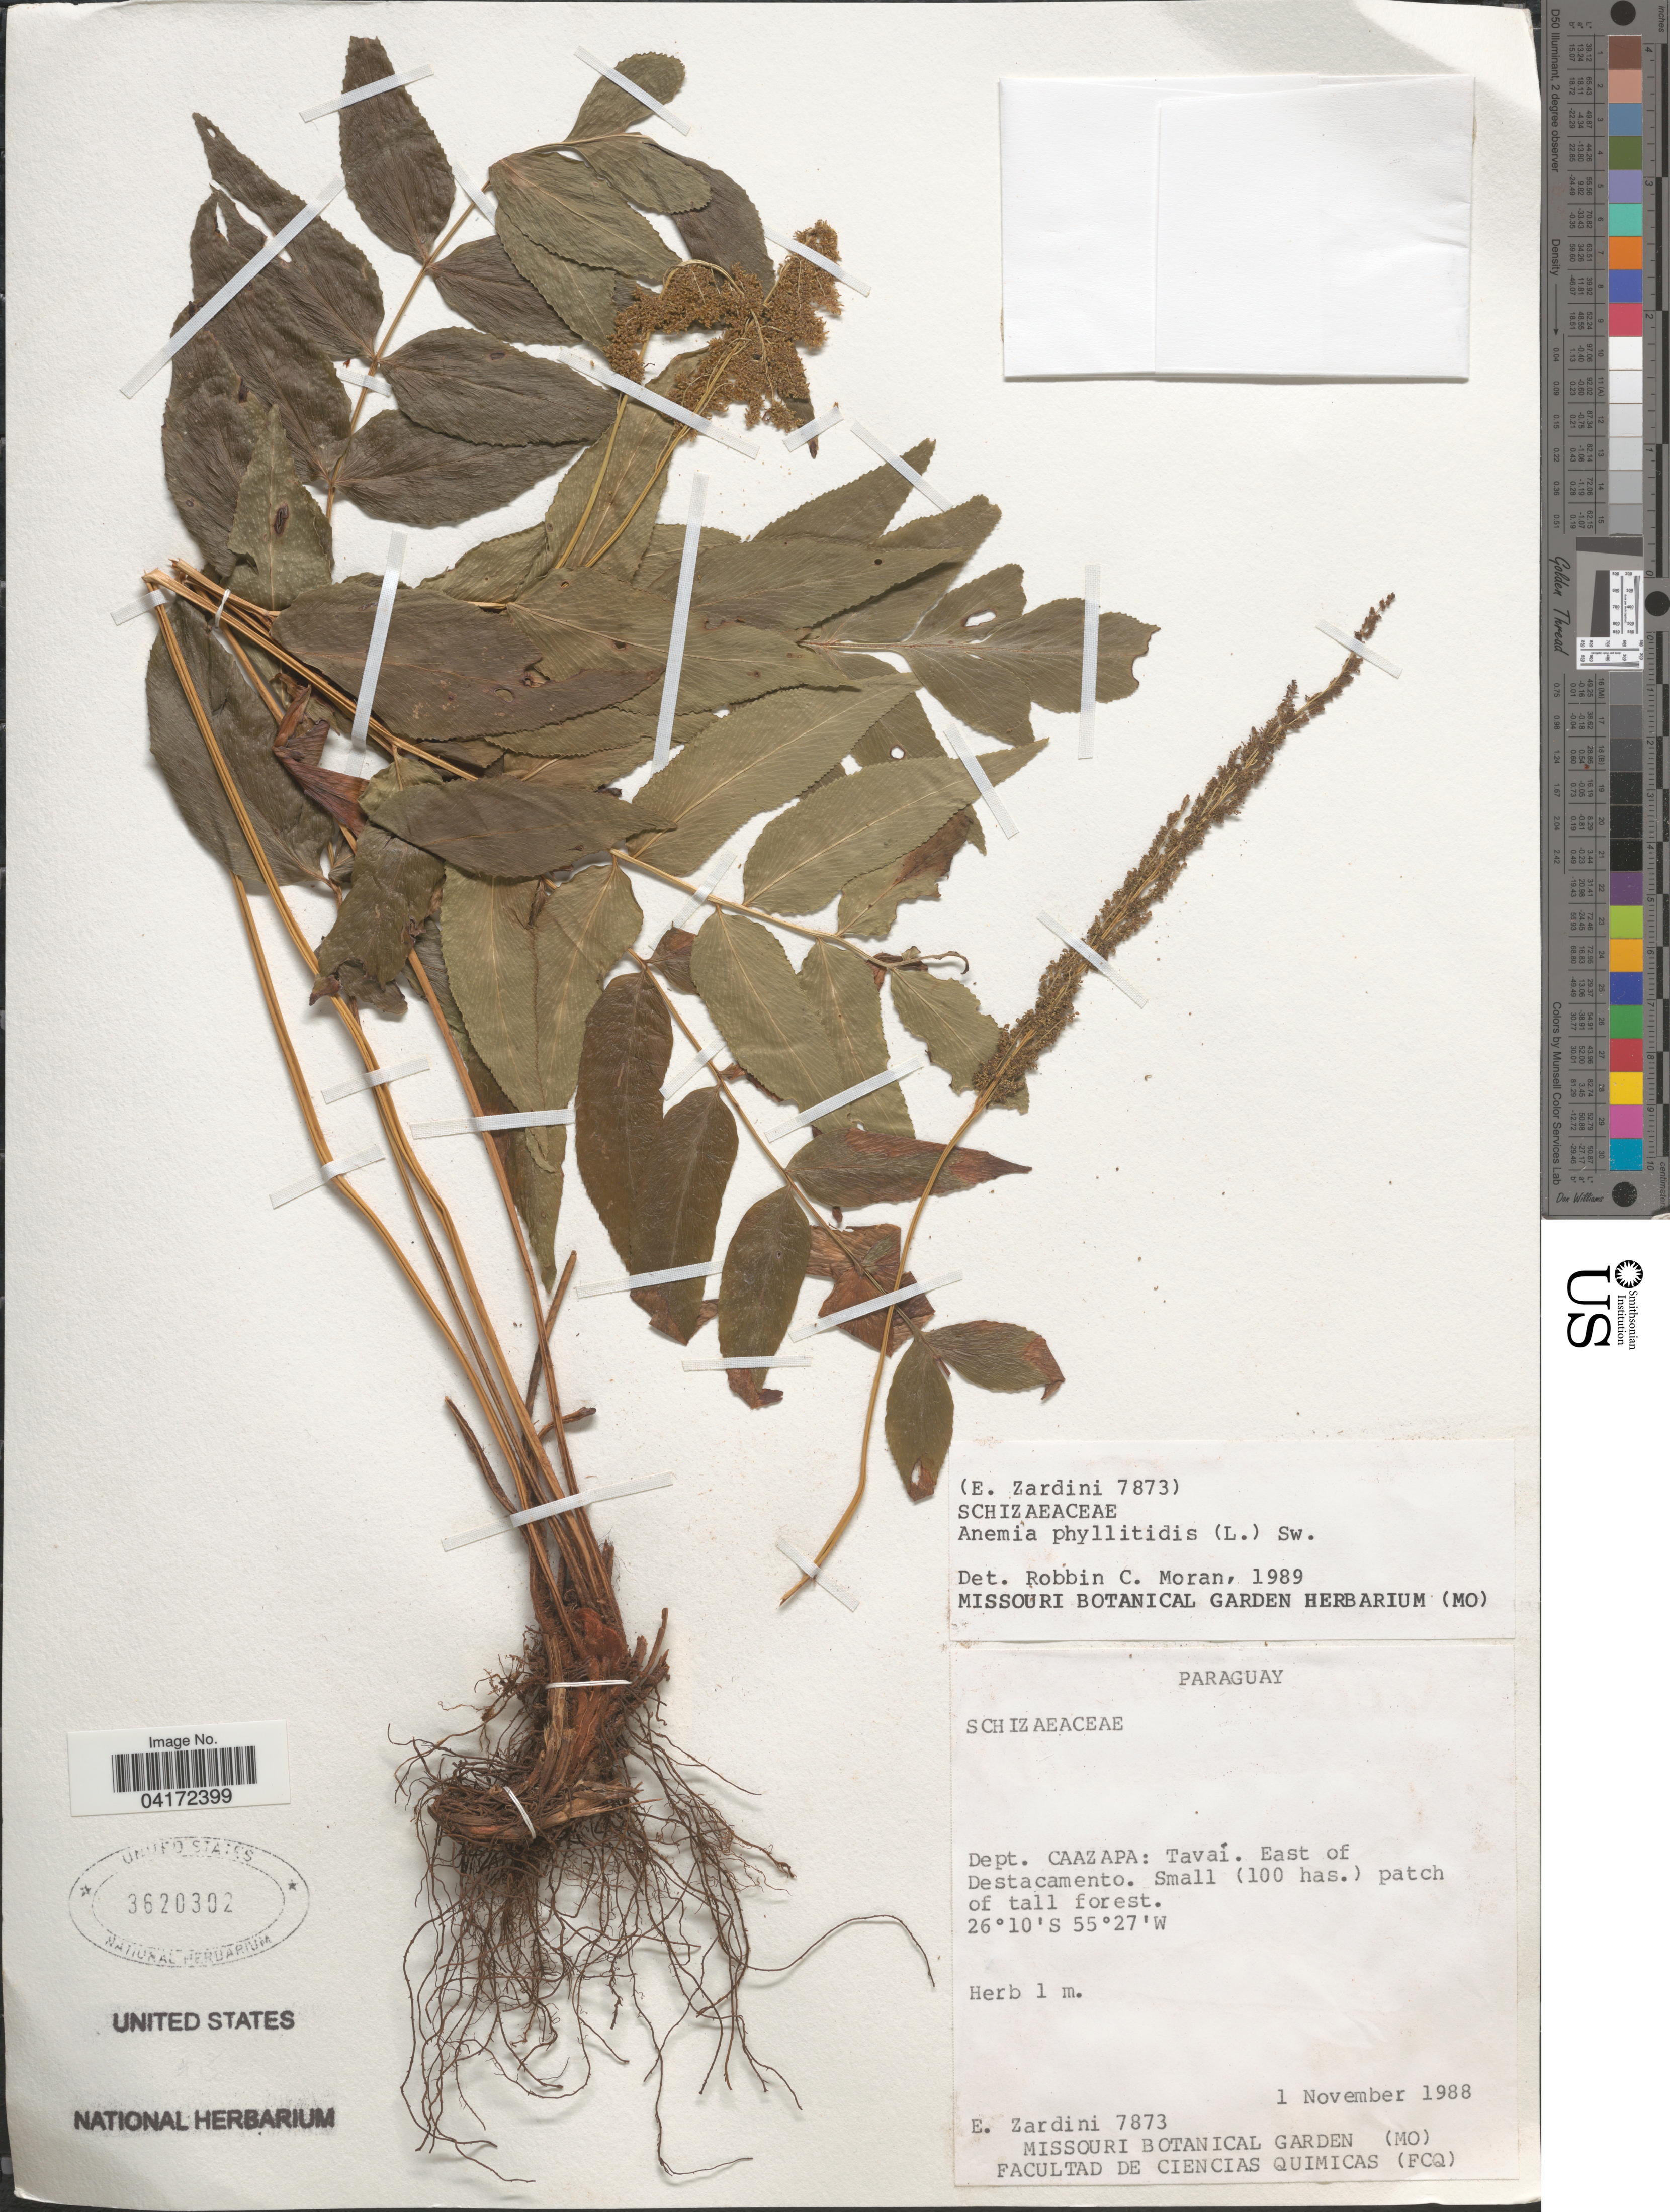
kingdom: Plantae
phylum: Tracheophyta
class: Polypodiopsida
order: Schizaeales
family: Anemiaceae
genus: Anemia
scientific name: Anemia phyllitidis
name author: (L.) Sw.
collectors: E. Zardini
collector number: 7873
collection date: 1988-11-01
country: Paraguay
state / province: Caazapa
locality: Dept. Caazapa: Tavaí. East of Destacamento.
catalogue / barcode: US 3620302